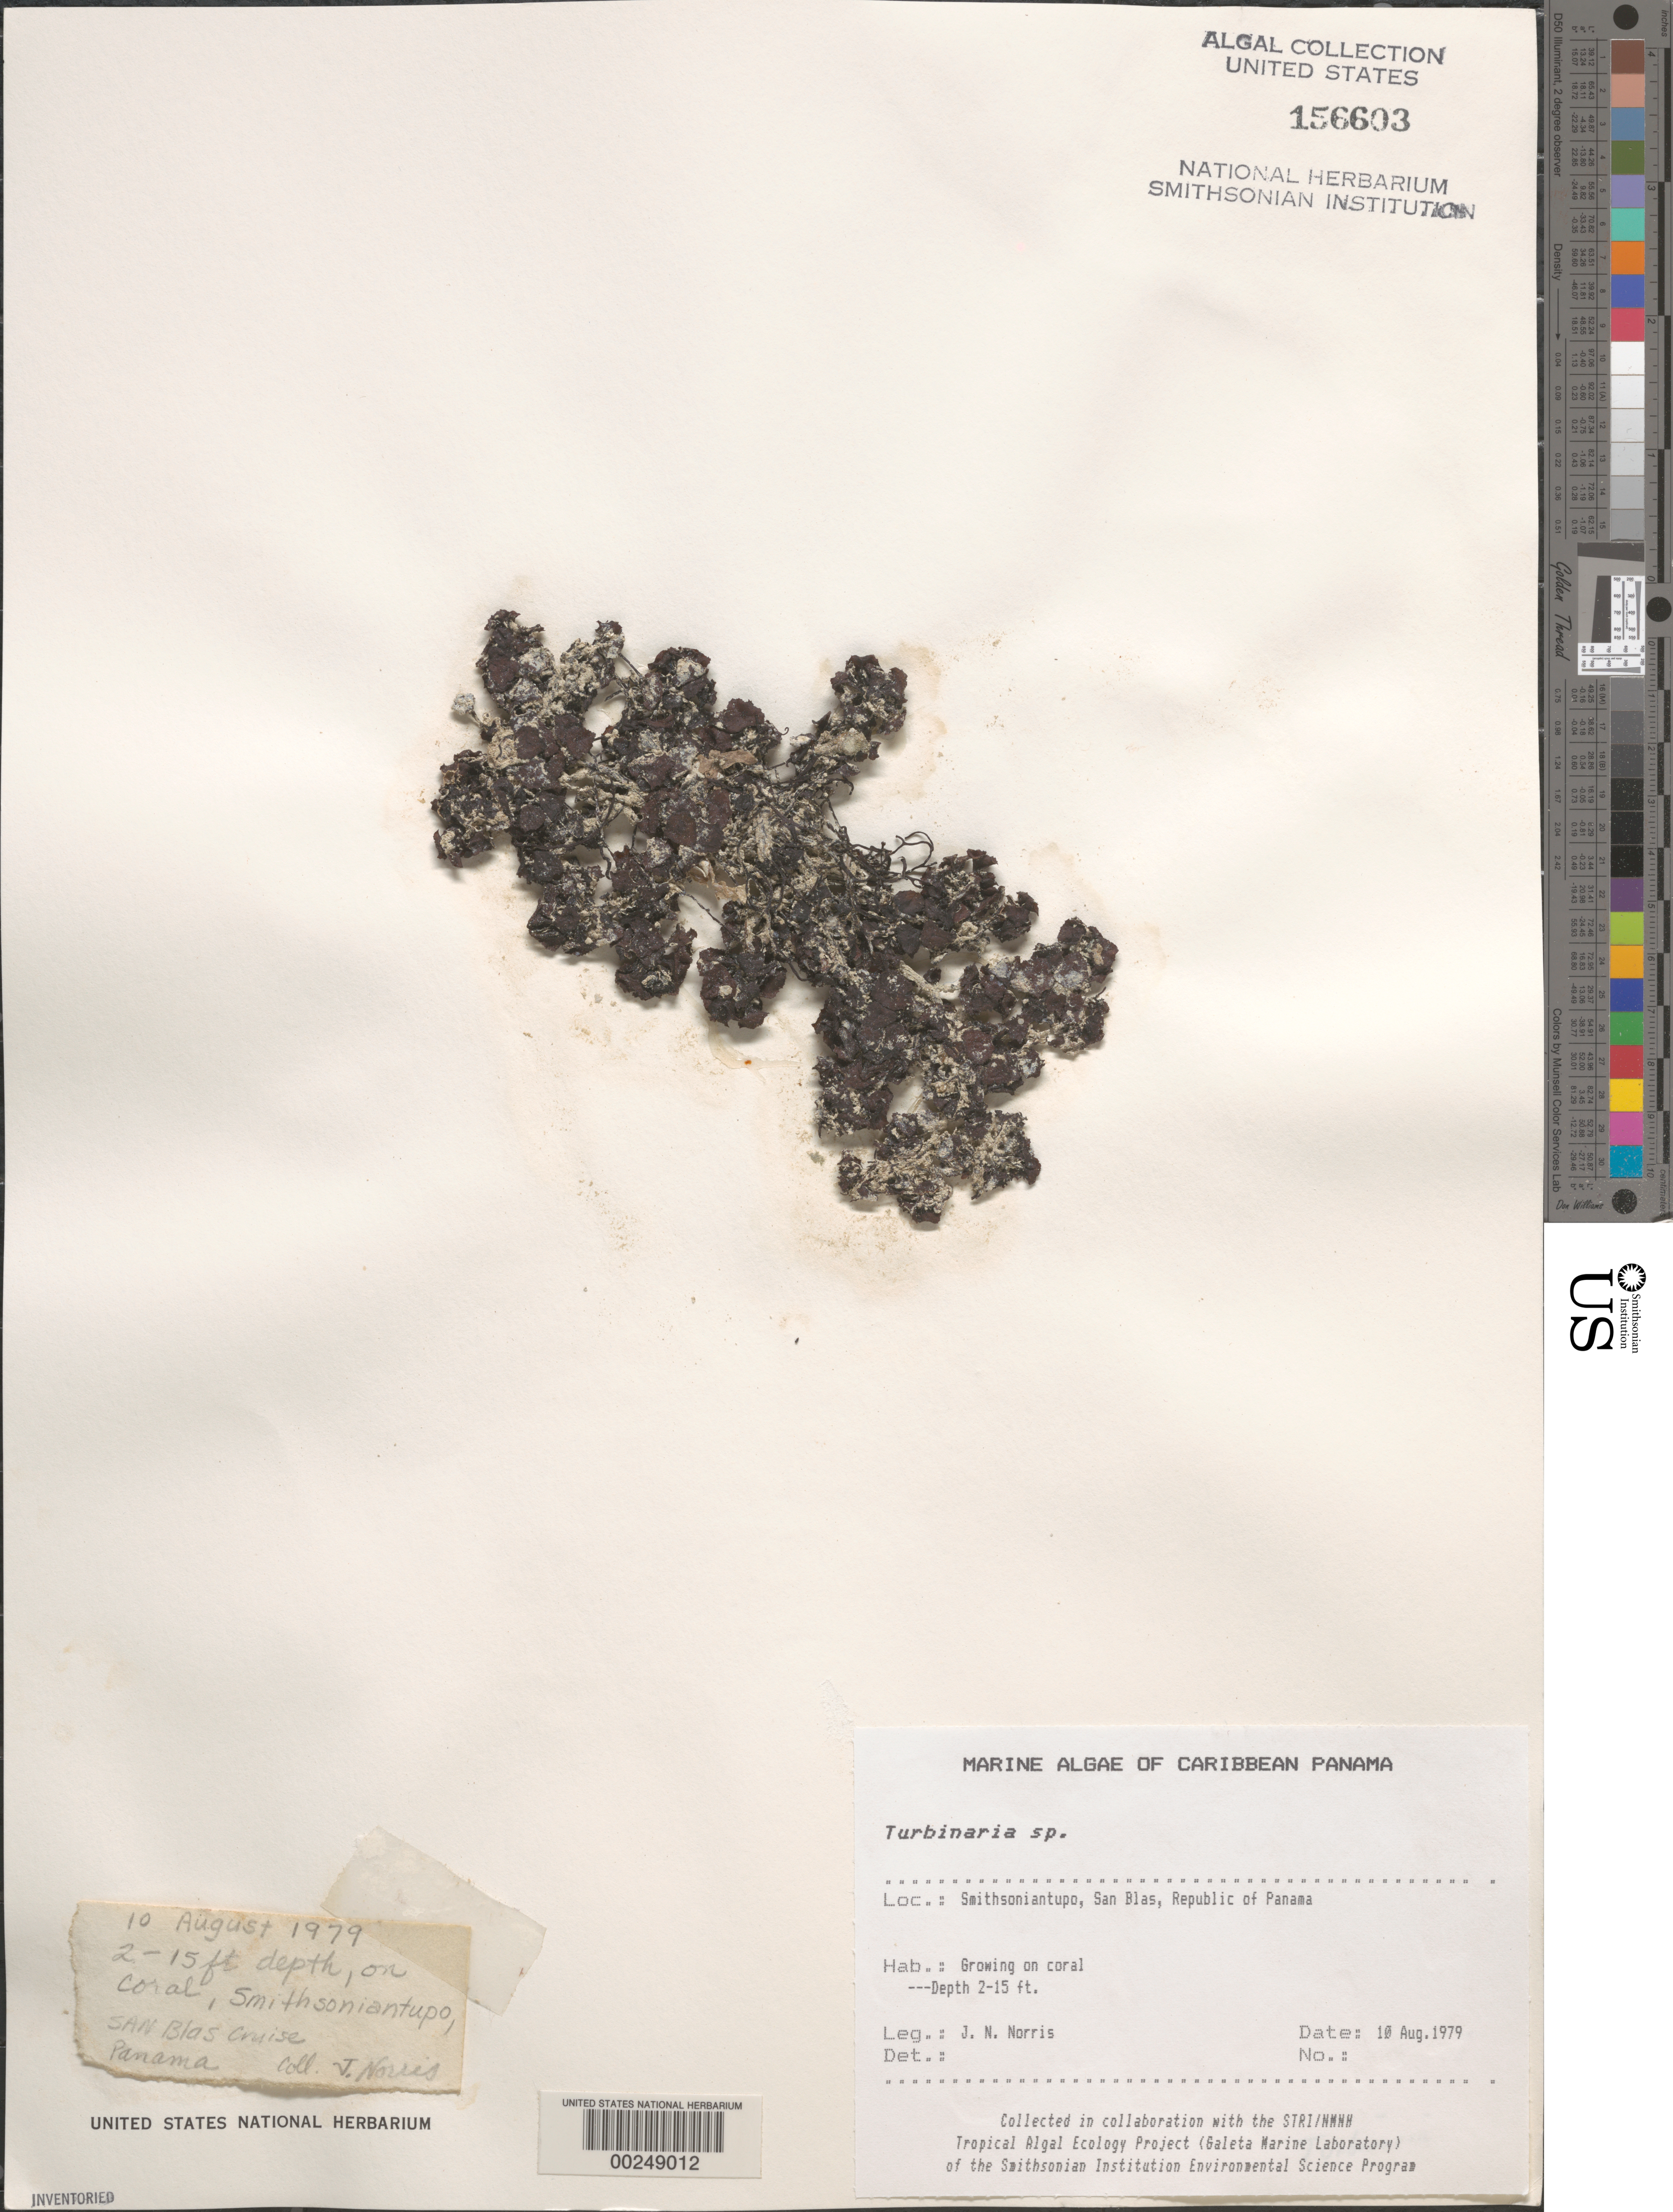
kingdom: Chromista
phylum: Ochrophyta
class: Phaeophyceae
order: Fucales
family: Sargassaceae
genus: Turbinaria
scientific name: Turbinaria sp.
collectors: J. N. Norris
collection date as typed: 10 Aug 1979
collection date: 1979-08-10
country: Panama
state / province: Kuna Yala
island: Smithsoniantupo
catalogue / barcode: US 156603